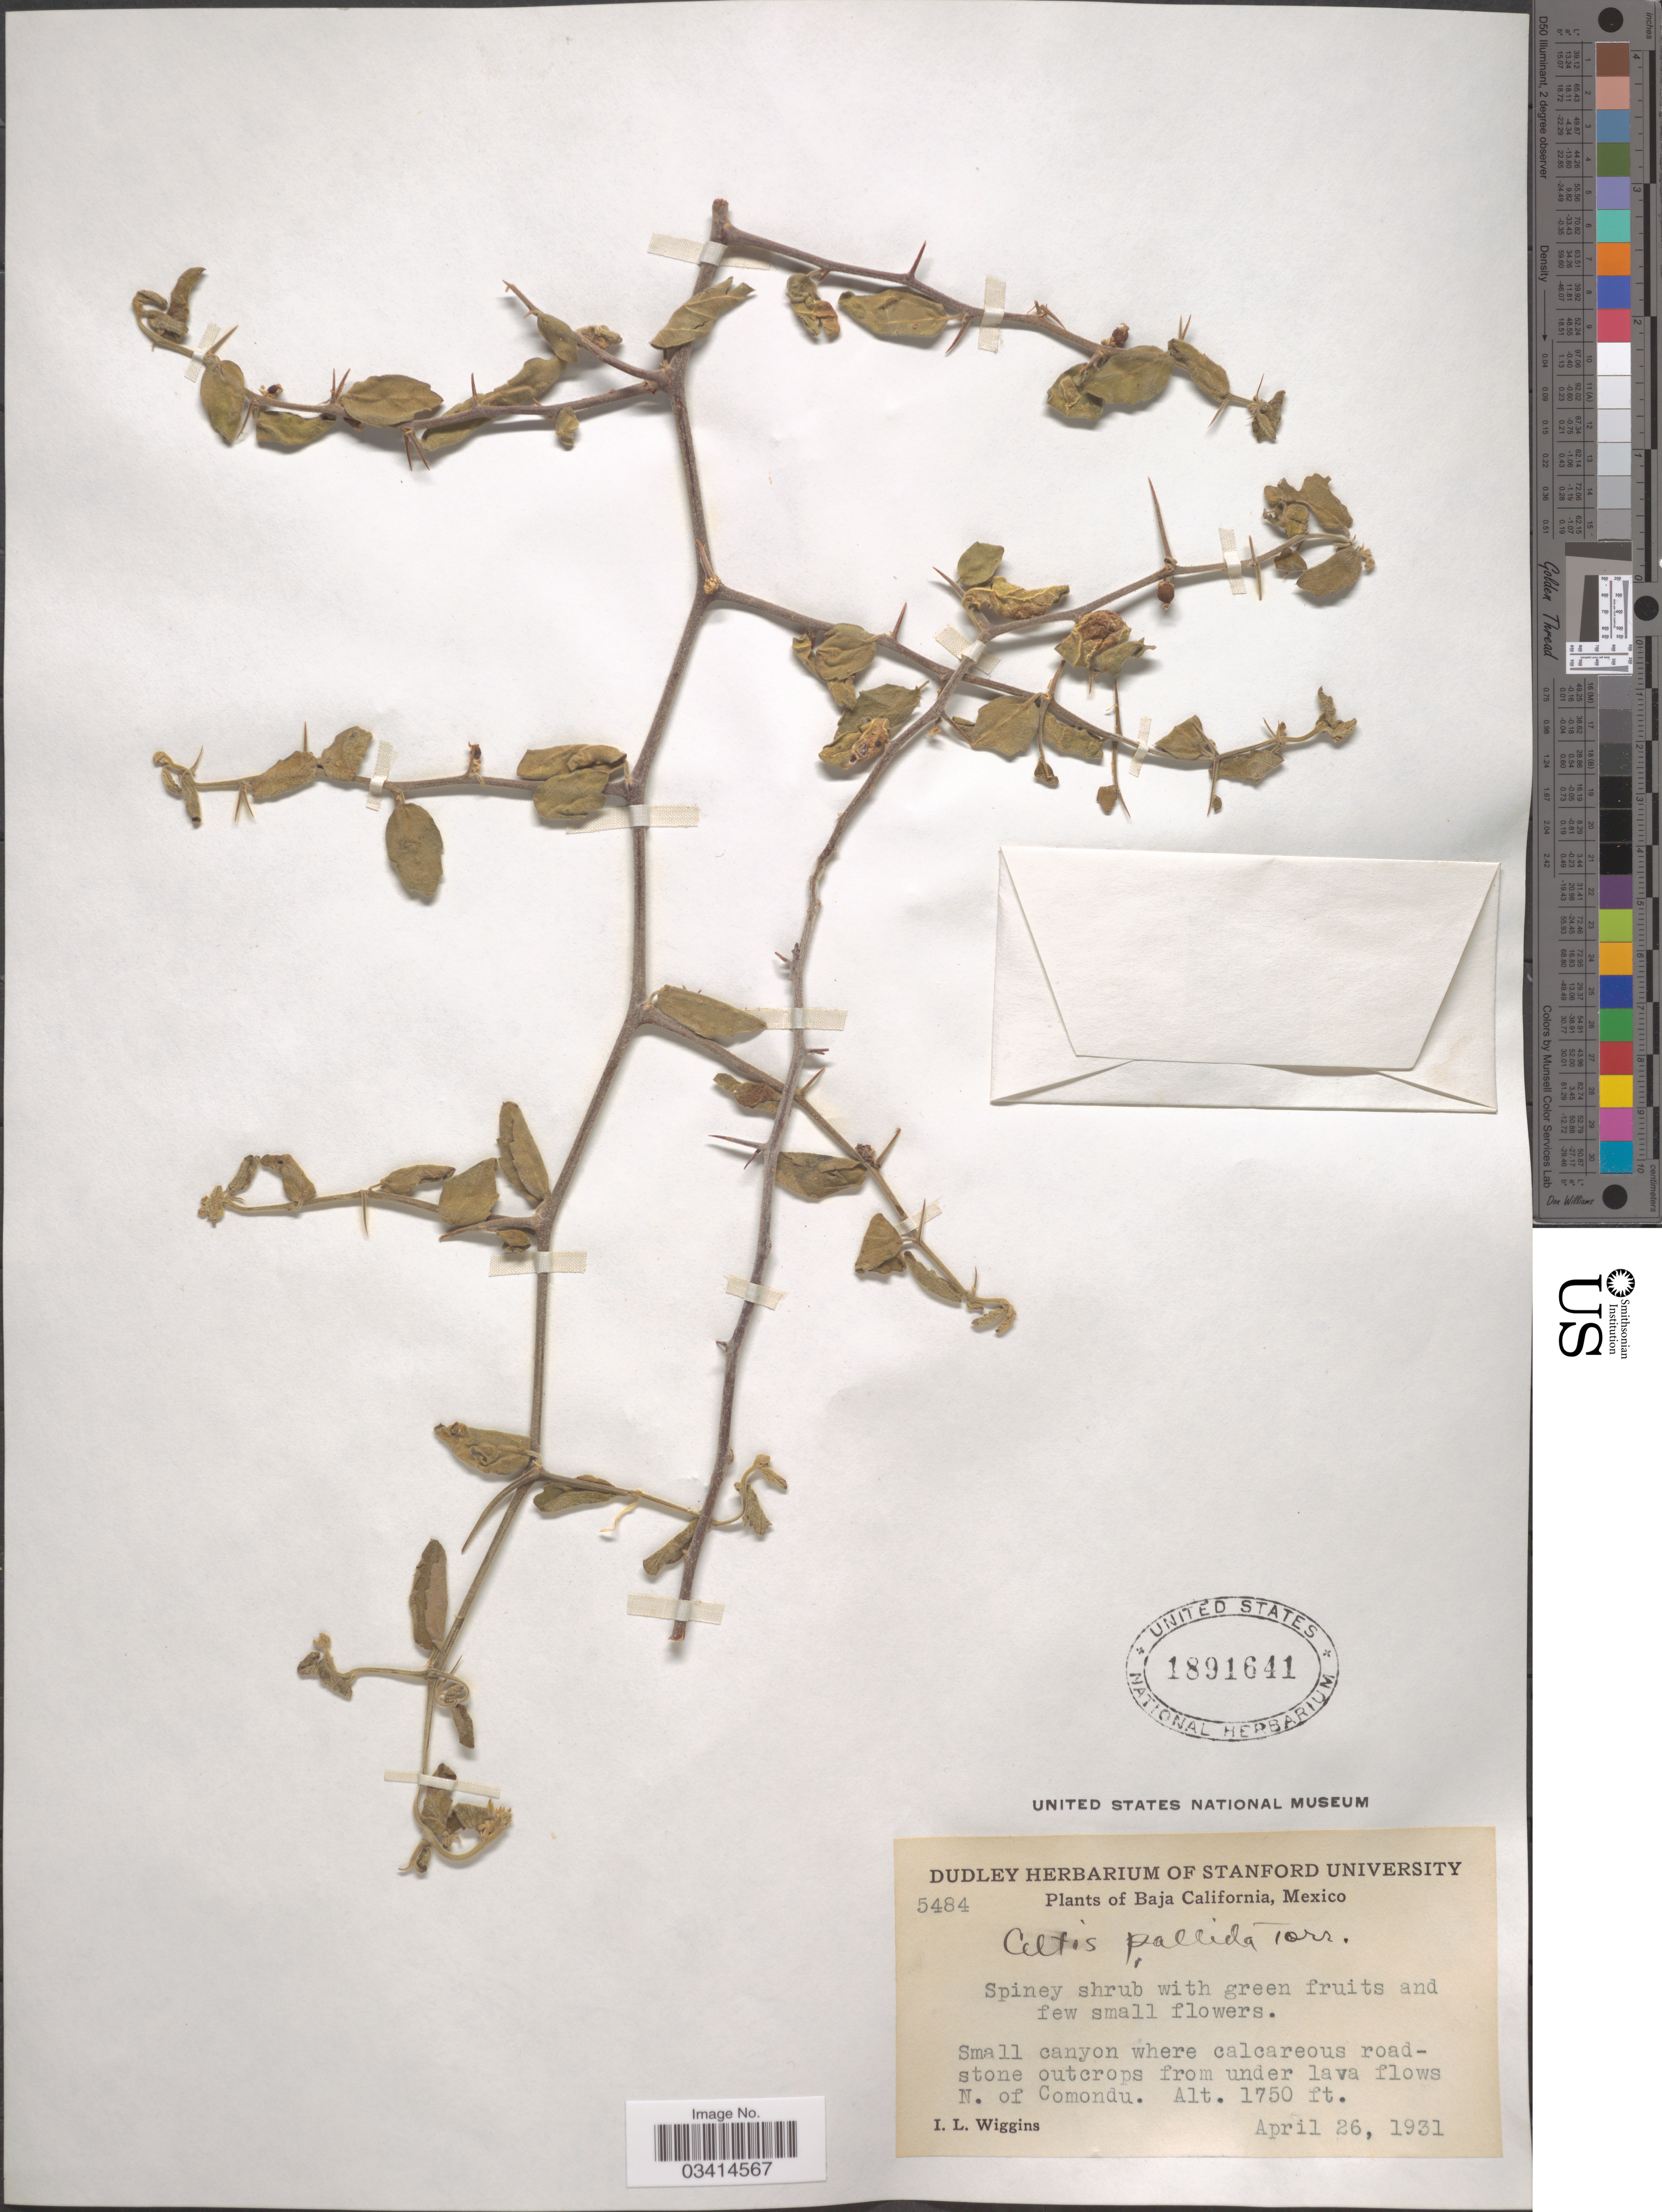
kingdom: Plantae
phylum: Tracheophyta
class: Magnoliopsida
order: Rosales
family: Cannabaceae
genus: Celtis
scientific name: Celtis pallida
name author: Torr. in Emory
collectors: I. L. Wiggins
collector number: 5484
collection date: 1931-04-26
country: Mexico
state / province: Baja California Sur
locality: From under lava flows N. of Comondu.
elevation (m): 533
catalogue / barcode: US 1891641